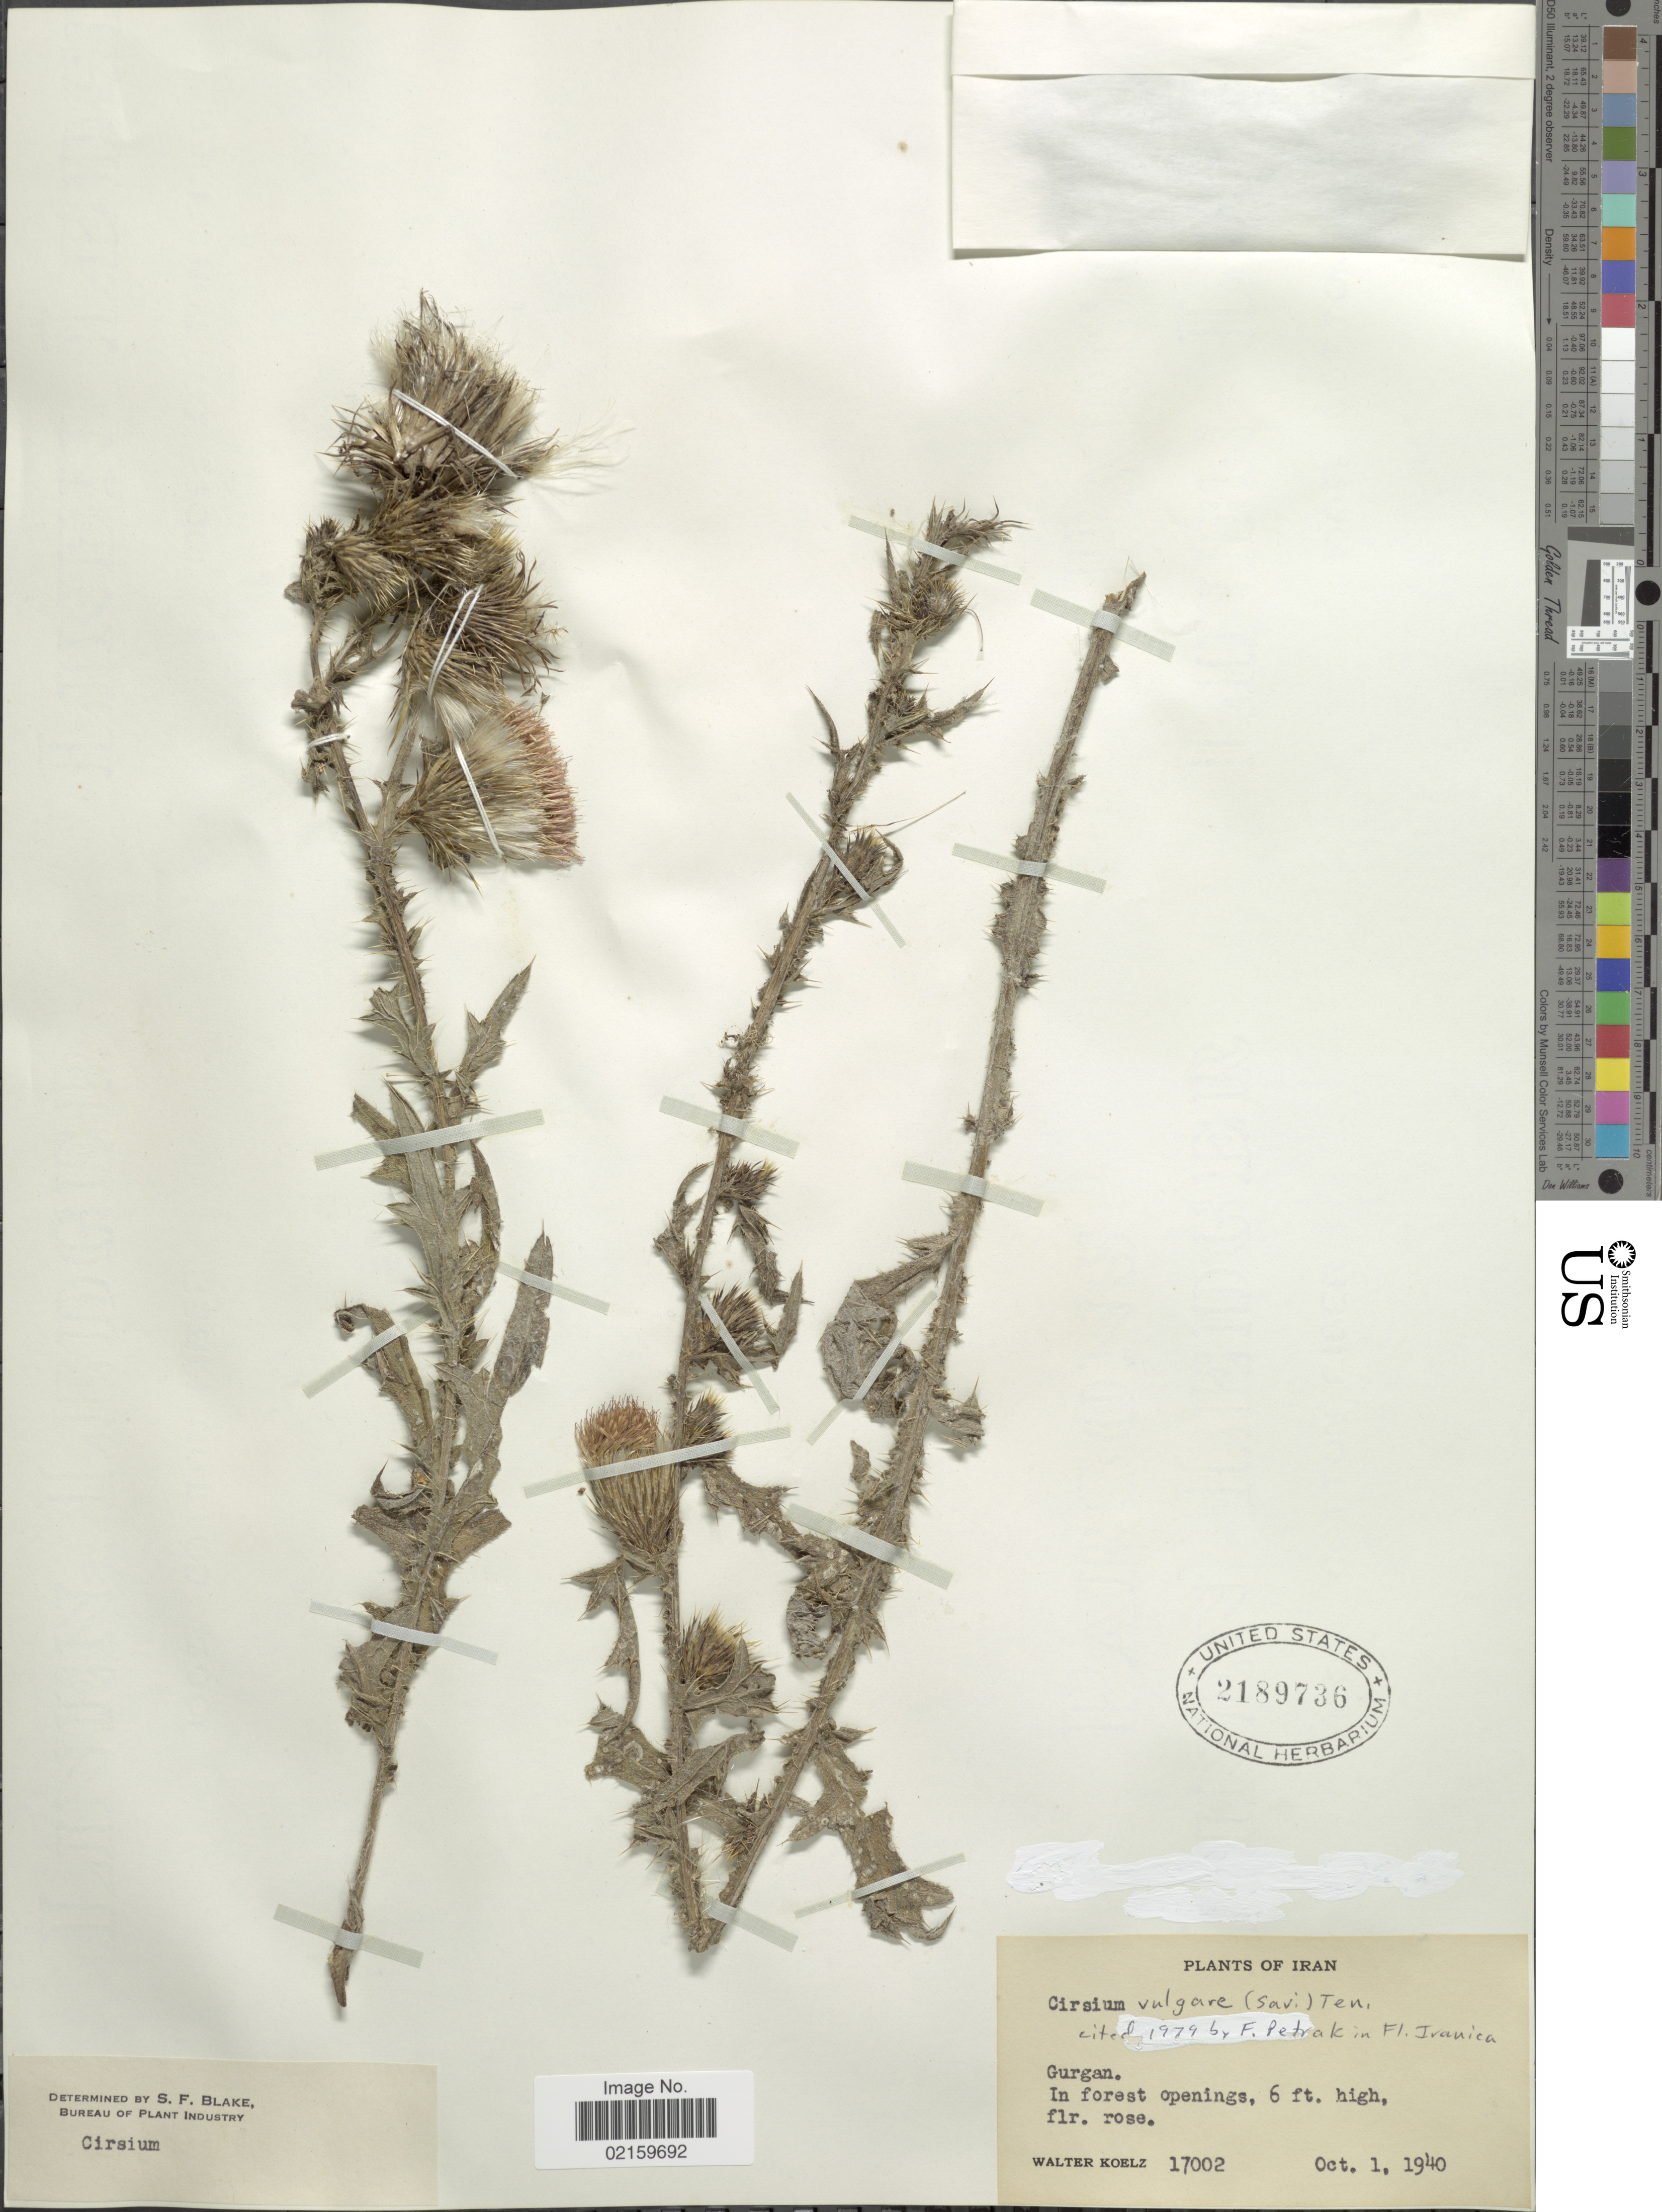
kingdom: Plantae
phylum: Tracheophyta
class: Magnoliopsida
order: Asterales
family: Asteraceae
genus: Cirsium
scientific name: Cirsium vulgare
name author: (Savi) Ten.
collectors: W. N. Koelz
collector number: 17002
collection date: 1940-10-01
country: Iran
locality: Gurgan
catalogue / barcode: US 2189736